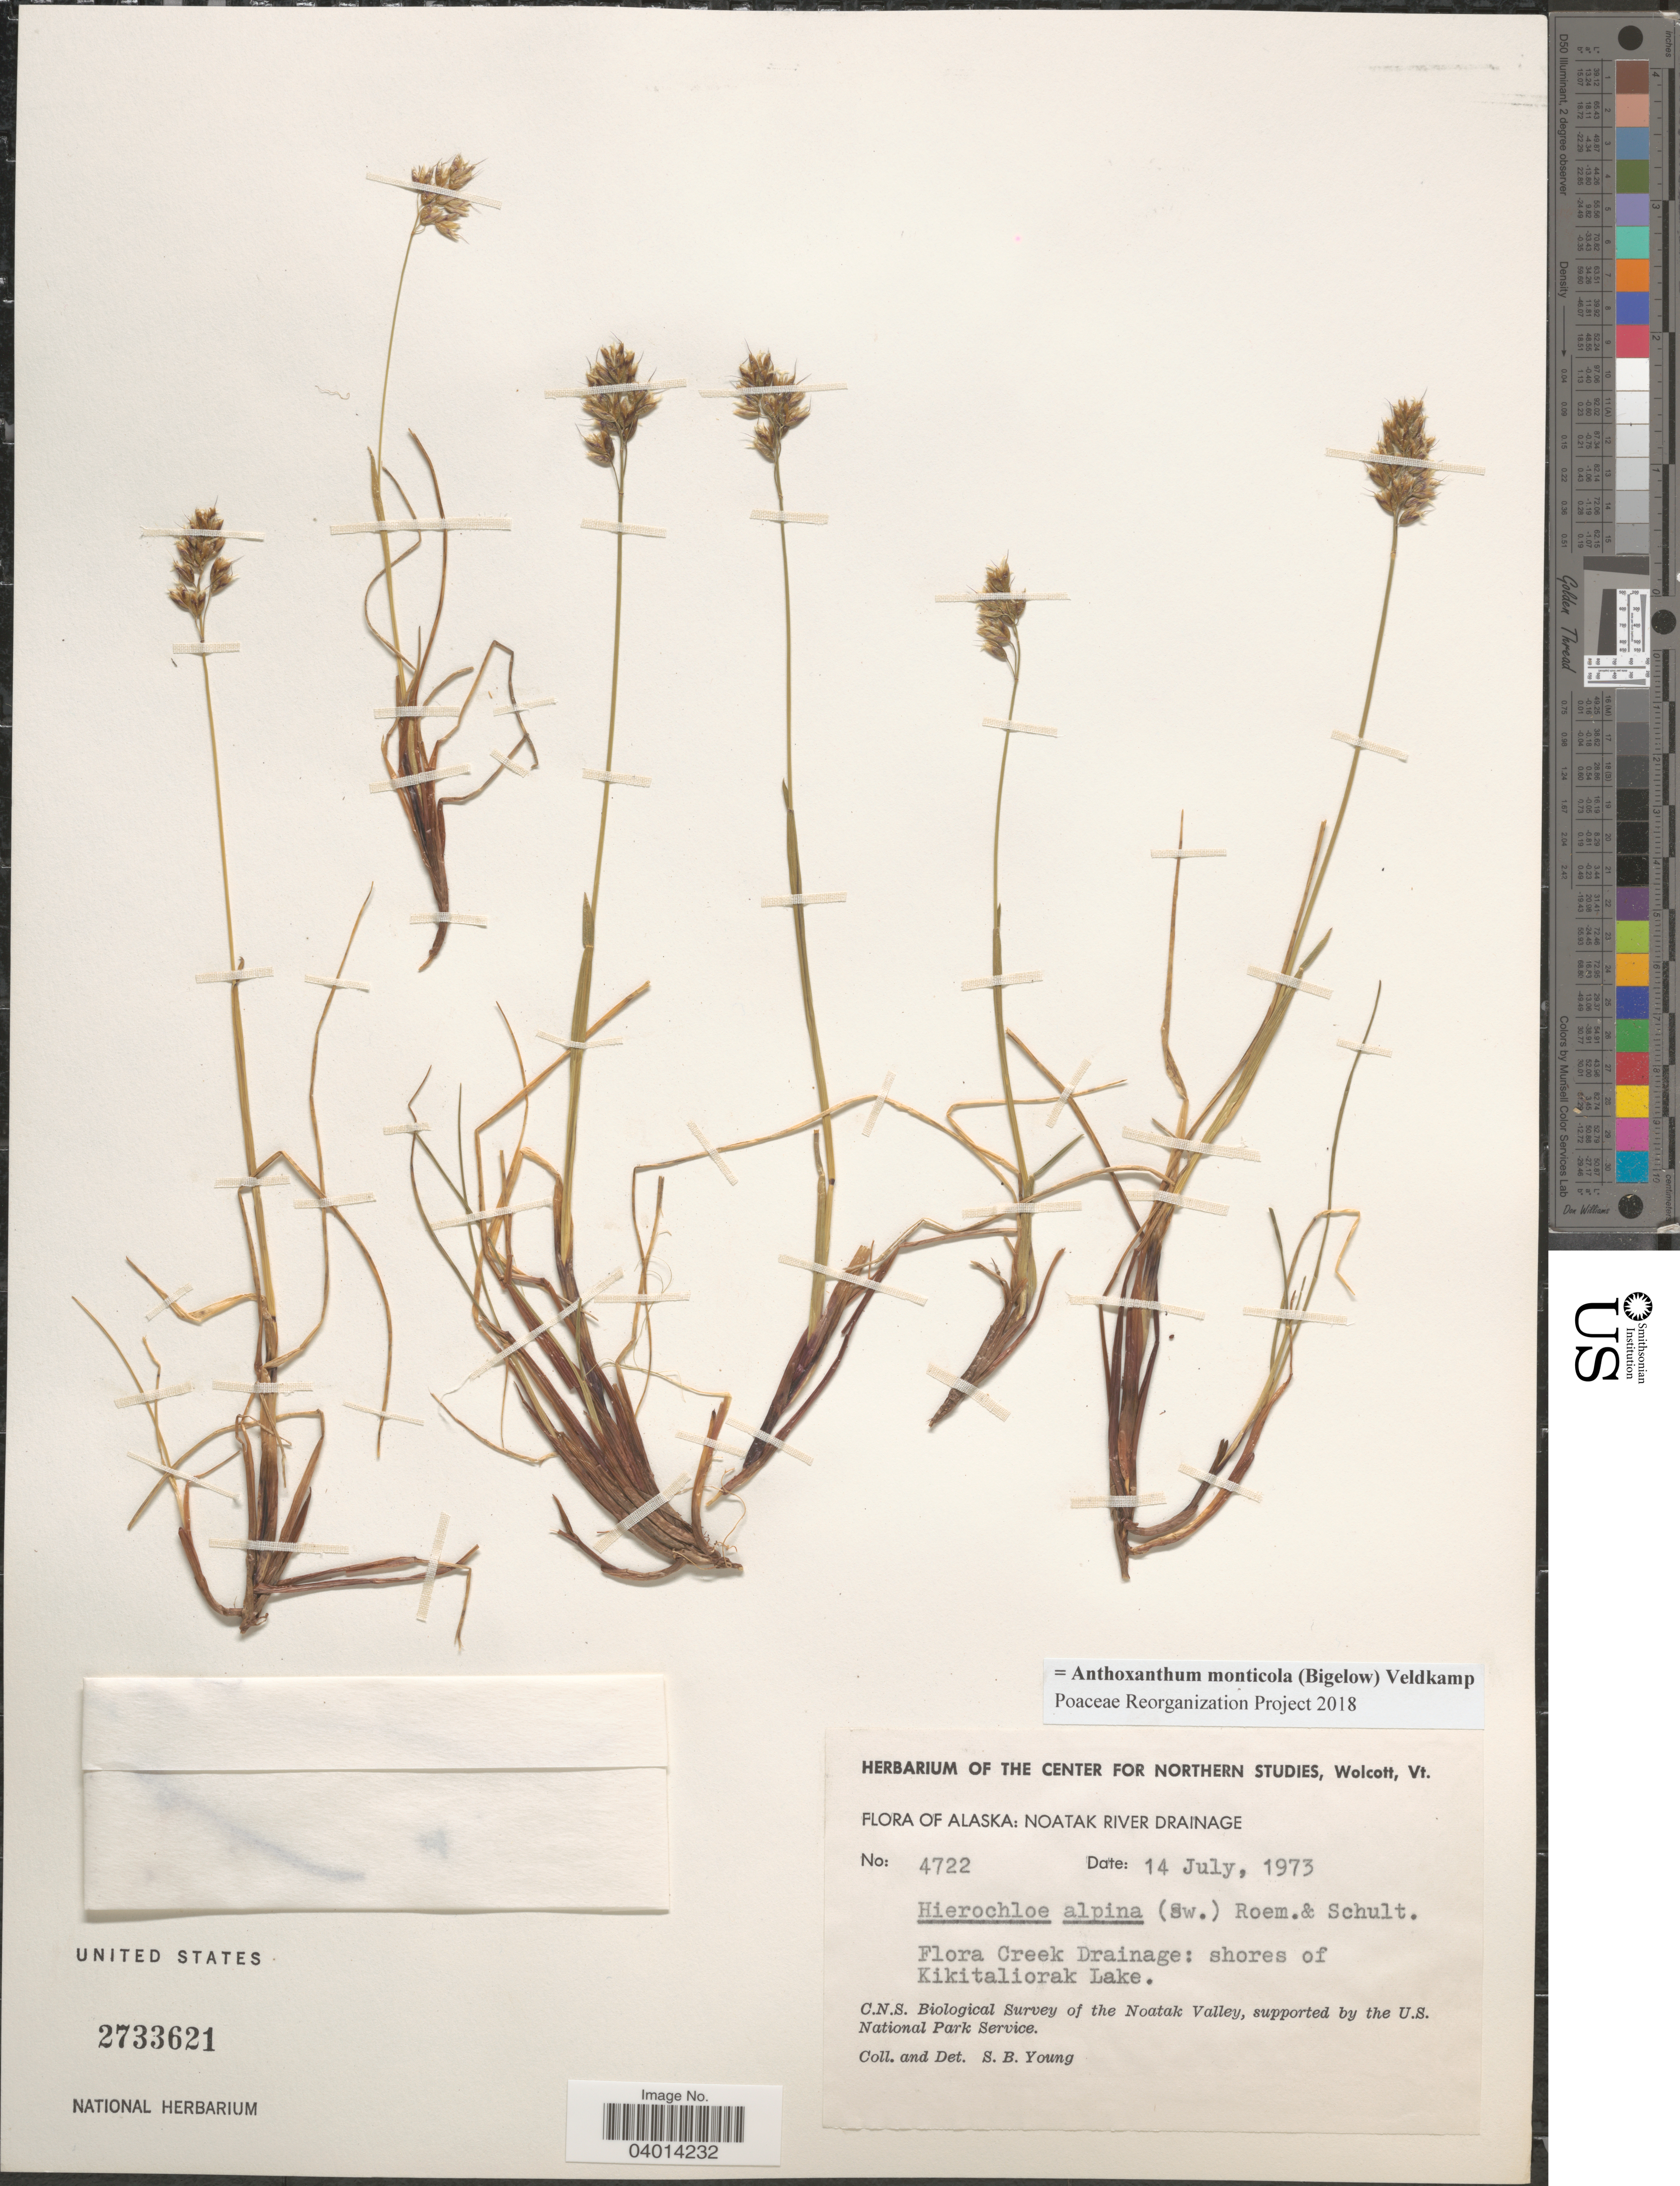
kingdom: Plantae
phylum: Tracheophyta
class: Liliopsida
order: Poales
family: Poaceae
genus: Anthoxanthum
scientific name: Anthoxanthum monticola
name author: (Bigelow) Veldkamp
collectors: S. Young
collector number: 4722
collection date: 1973-07-14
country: United States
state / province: Alaska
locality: Noatak River Drainage. Flora Creek Drainage: shores of Kikitaliorak Lake. The Noatak Valley.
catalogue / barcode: US 2733621